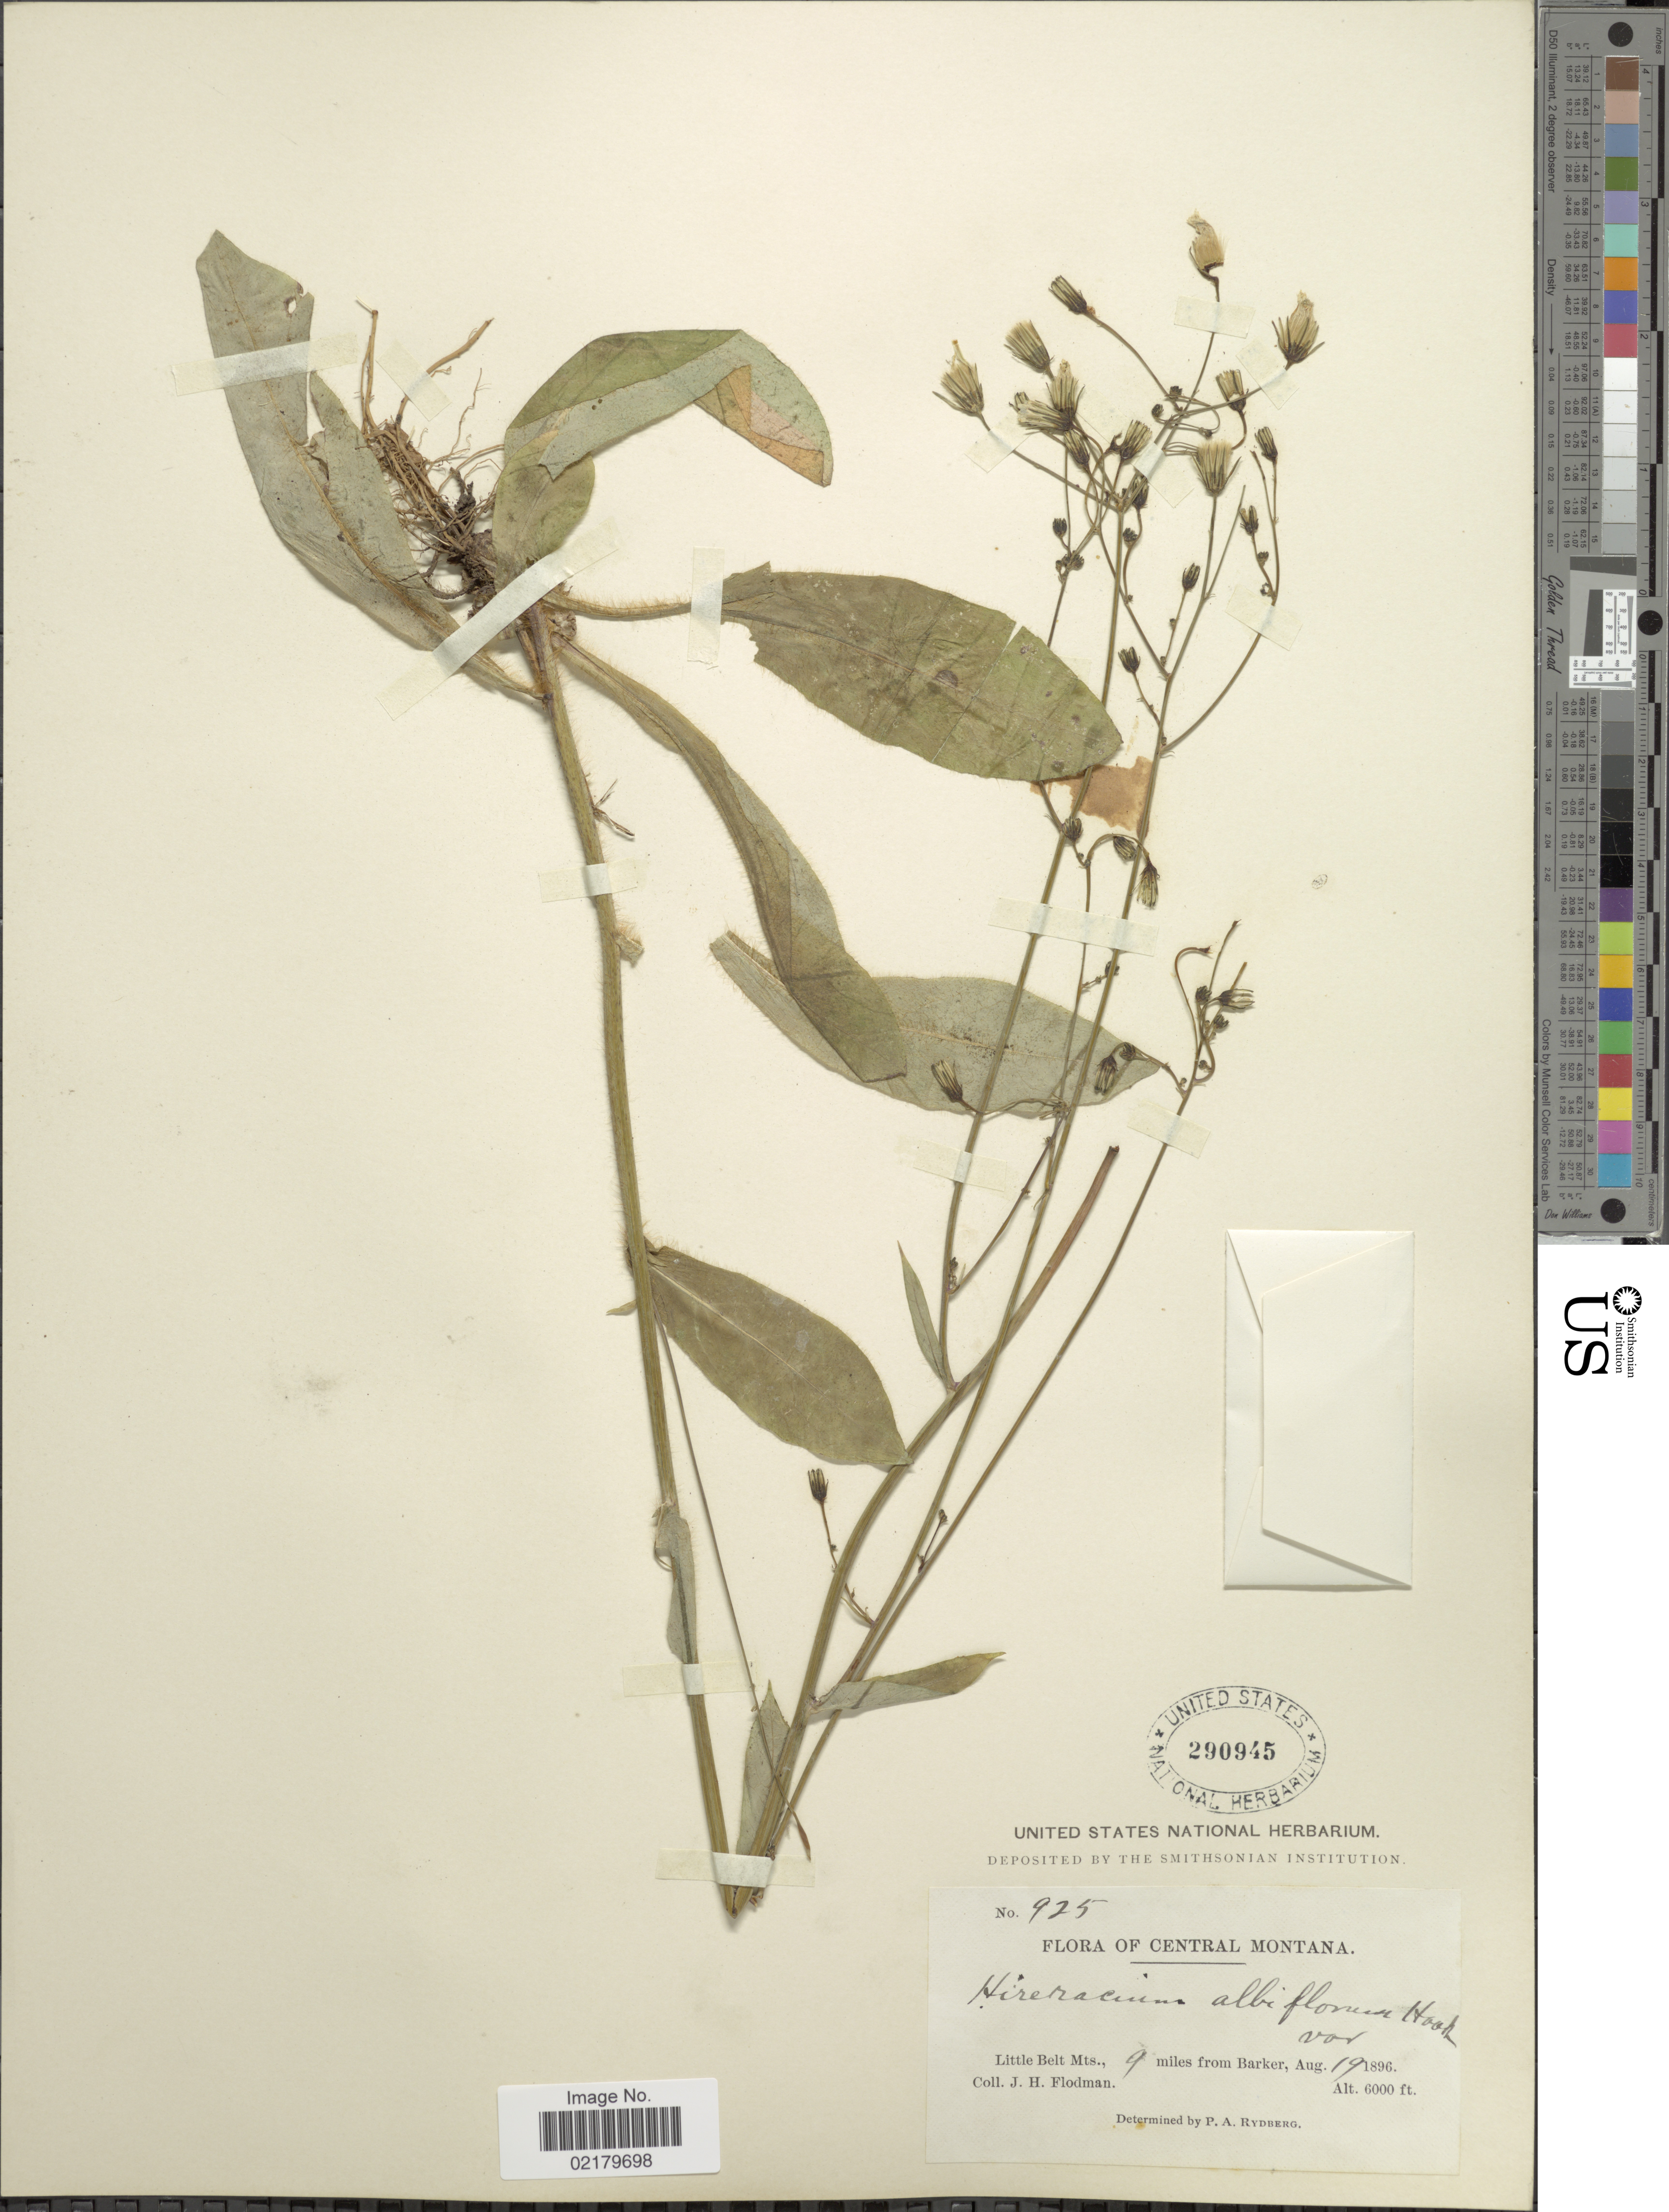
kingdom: Plantae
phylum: Tracheophyta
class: Magnoliopsida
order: Asterales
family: Asteraceae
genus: Hieracium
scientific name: Hieracium albiflorum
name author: Hook.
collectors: J. Flodman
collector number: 925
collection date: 1896-08-19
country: United States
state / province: Montana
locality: Central Montana, Little Belt mts., 9 miles from Baker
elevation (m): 1829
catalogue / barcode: US 290945